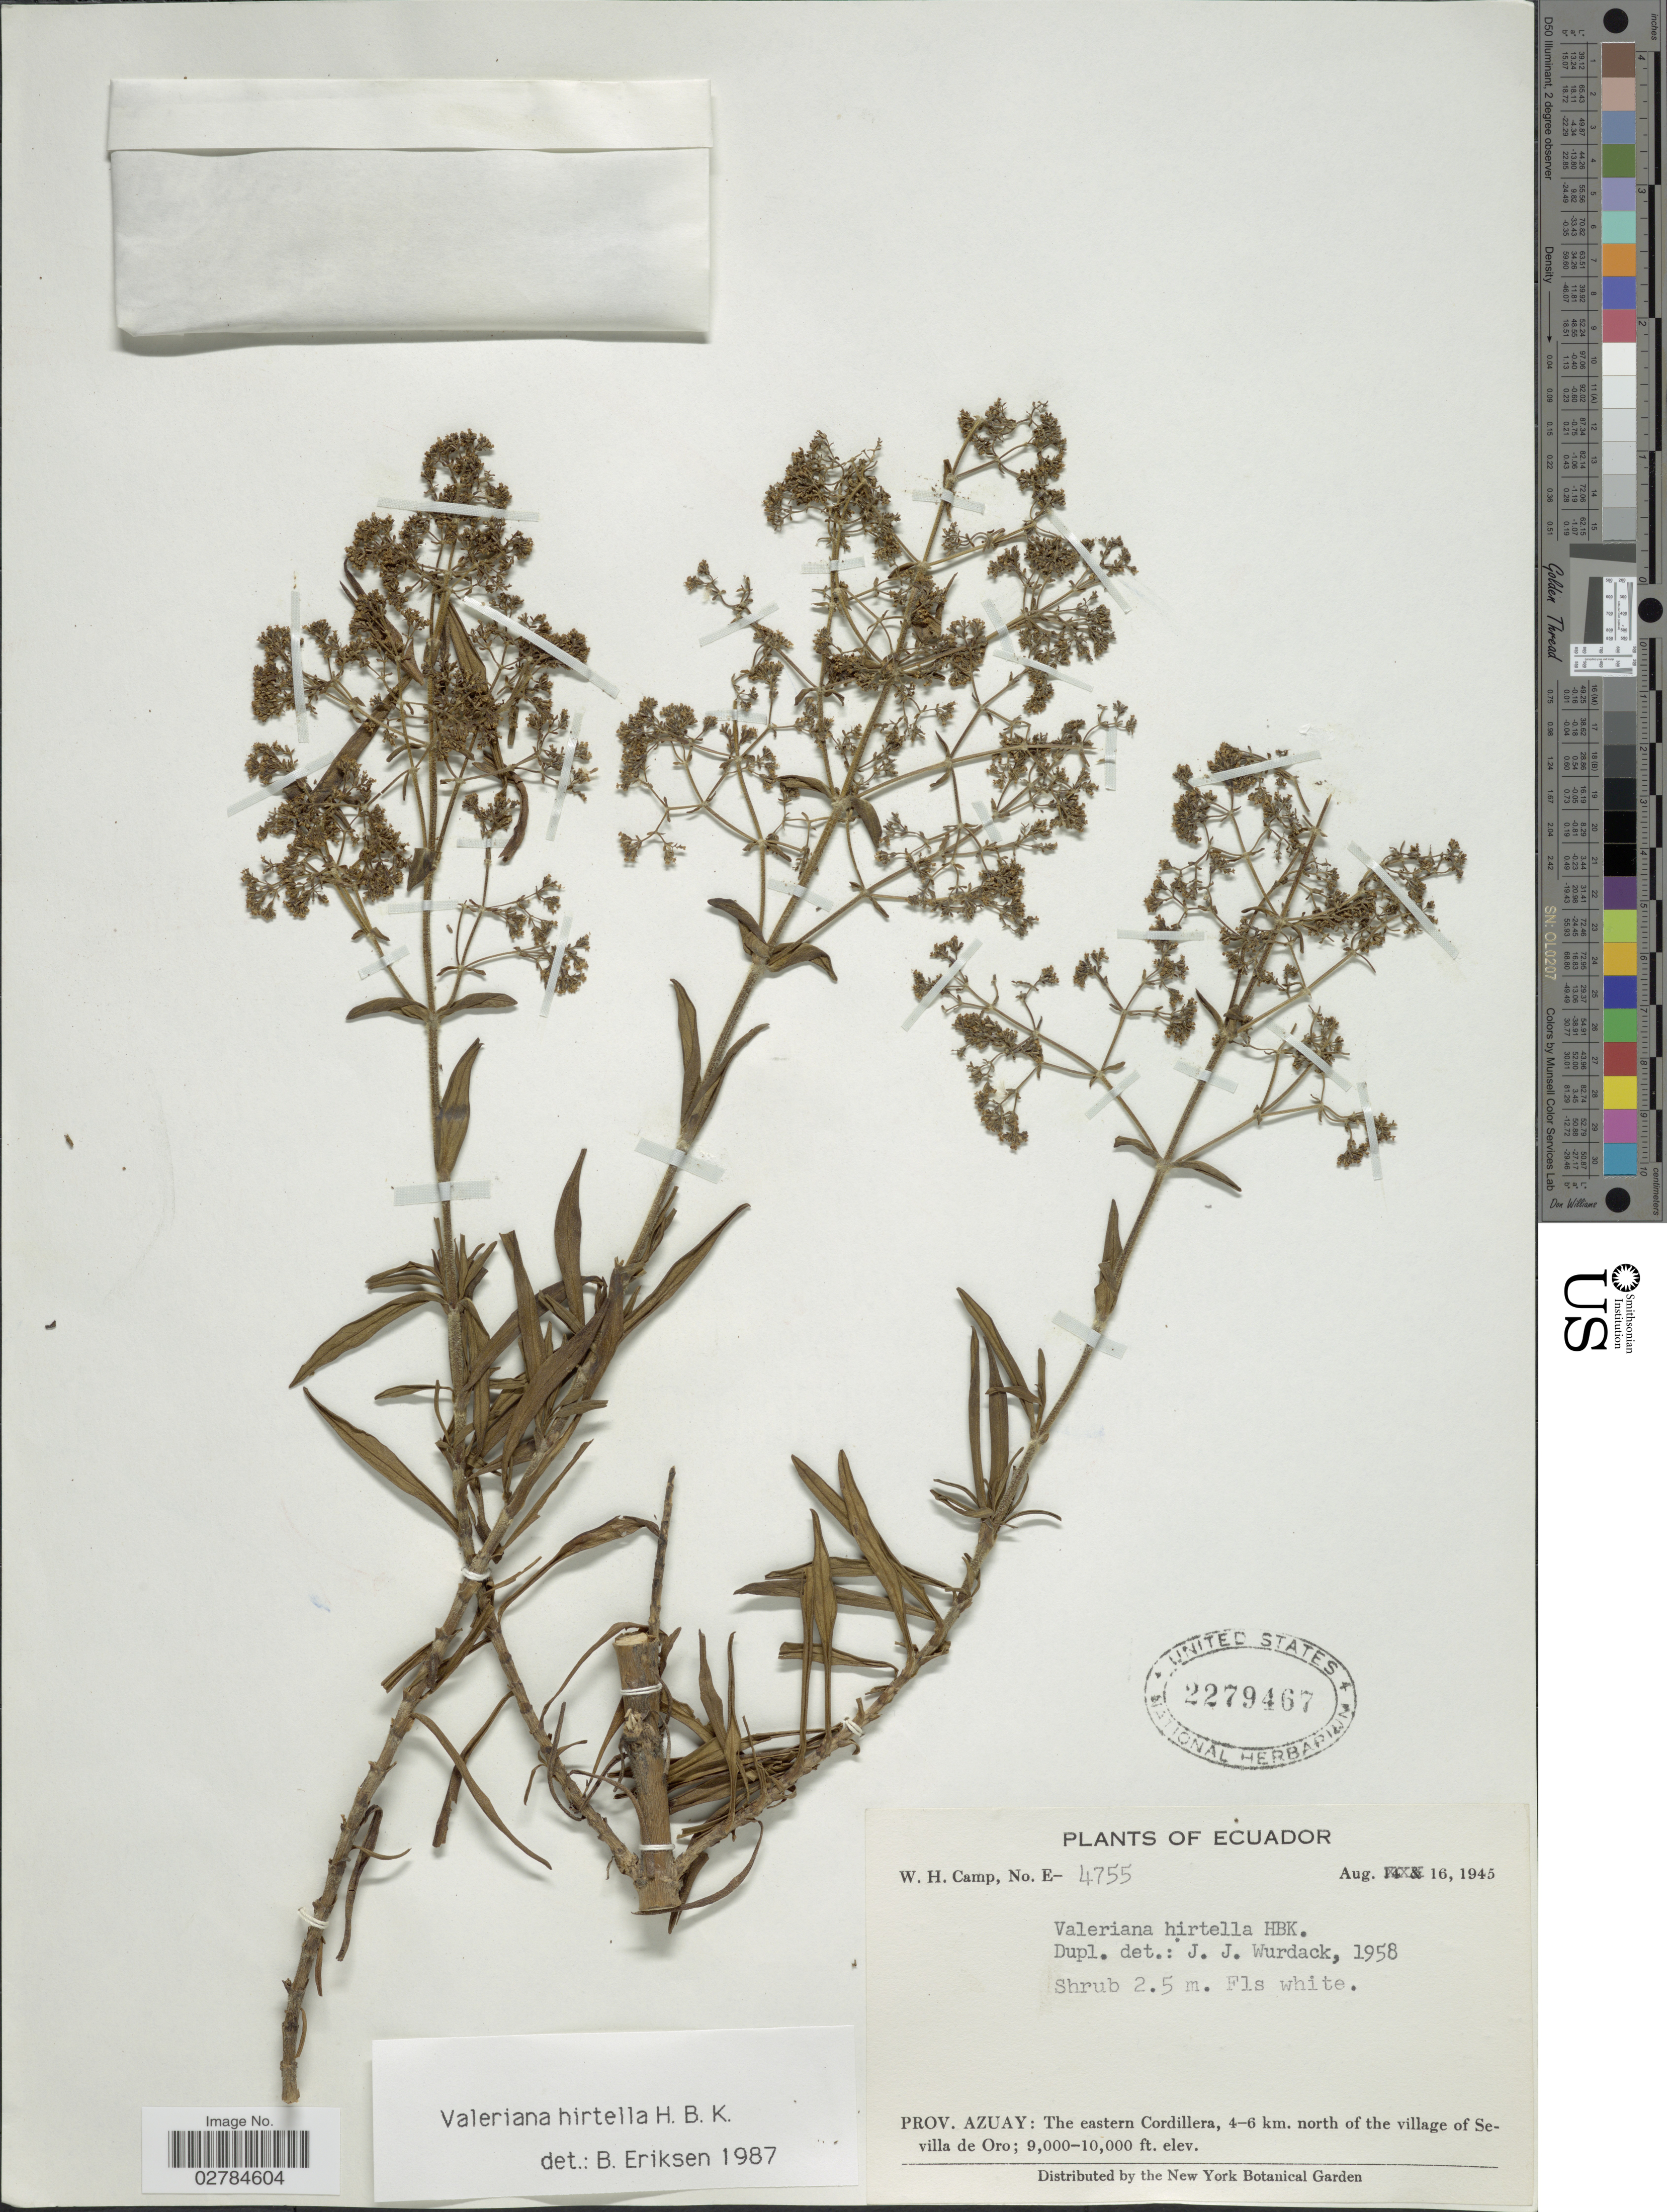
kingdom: Plantae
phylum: Tracheophyta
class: Magnoliopsida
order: Dipsacales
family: Caprifoliaceae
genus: Valeriana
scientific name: Valeriana hirtella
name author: Kunth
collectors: W. H. Camp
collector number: E-4755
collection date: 1945-08-16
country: Ecuador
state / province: Azuay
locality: Prov. Azuay: The eastern Cordillera, 4-6 km. north of the village of Sevilla de Oro.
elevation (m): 2743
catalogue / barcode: US 2279467